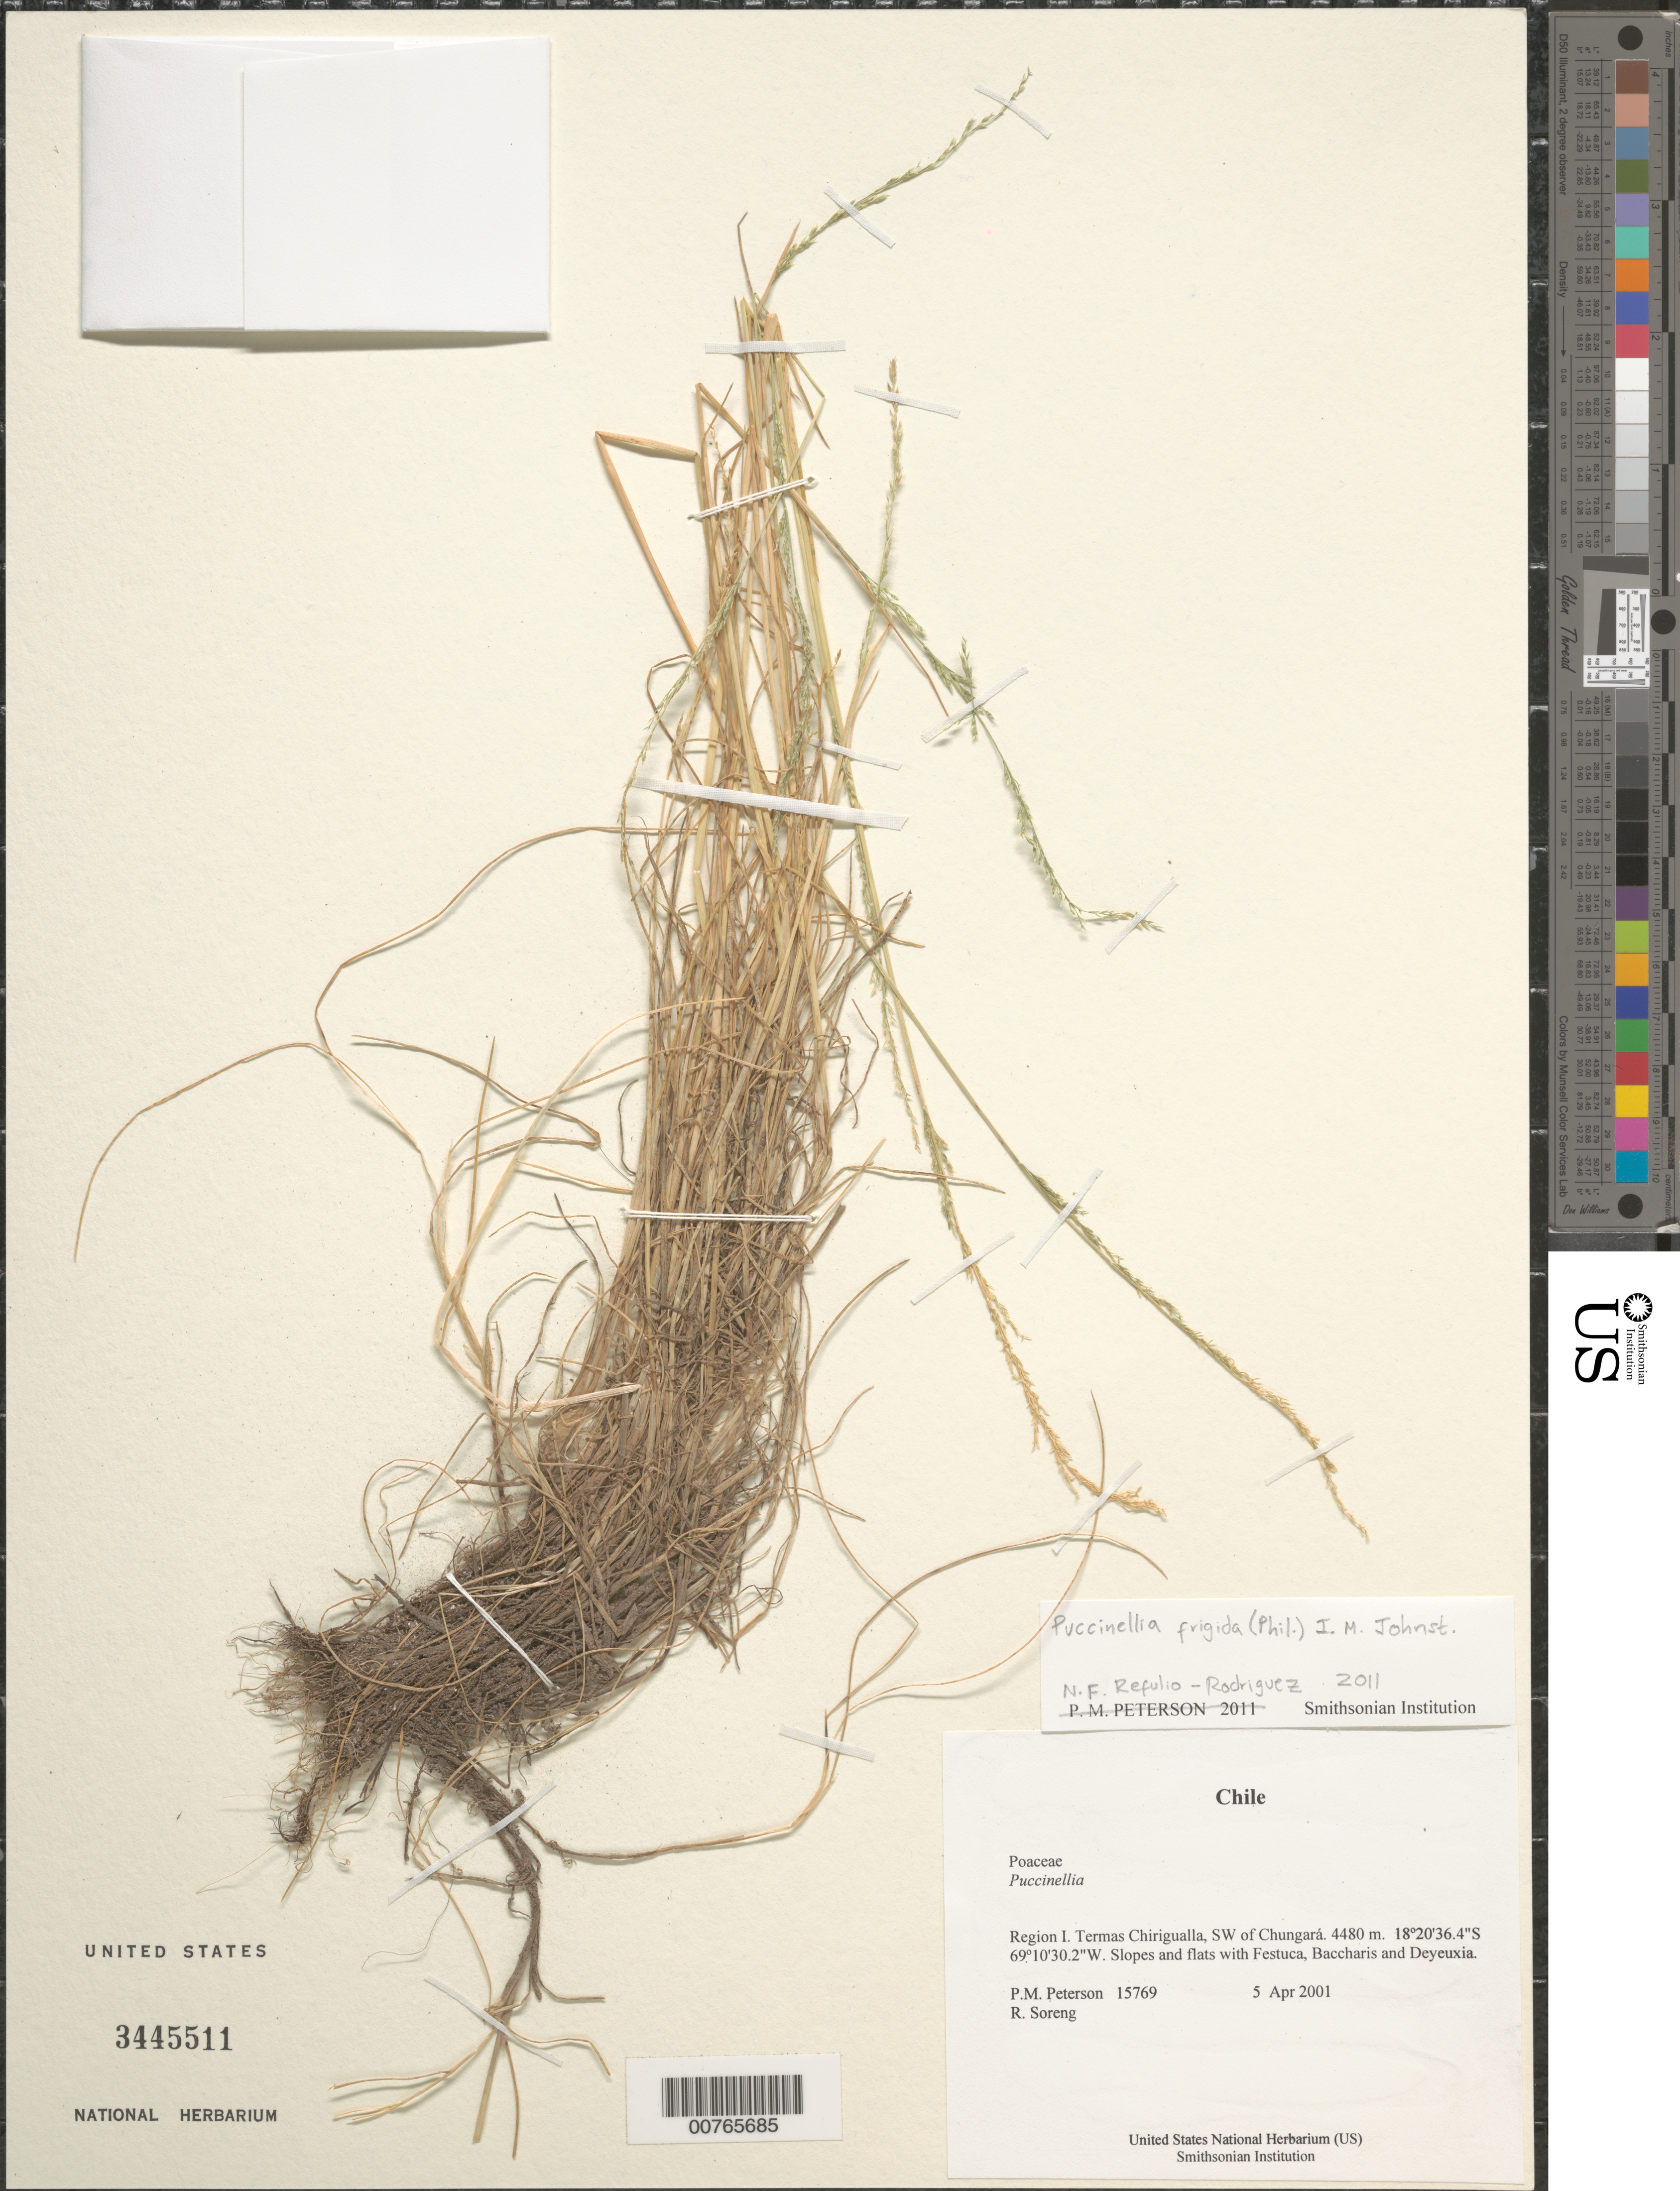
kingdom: Plantae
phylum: Tracheophyta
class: Liliopsida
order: Poales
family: Poaceae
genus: Puccinellia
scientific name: Puccinellia frigida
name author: (Phil.) I.M. Johnst.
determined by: Refulio-Rodríguez, Nancy F.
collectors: P. M. Peterson & R. J. Soreng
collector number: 15769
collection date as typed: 05 Apr 2001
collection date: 2001-04-05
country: Chile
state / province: Tarapacá (I)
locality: Termas Chirigualla, SW of Chungará.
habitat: Slopes and flats with Festuca, Baccharis and Deyeuxia.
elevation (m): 4480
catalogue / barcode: US 3445511